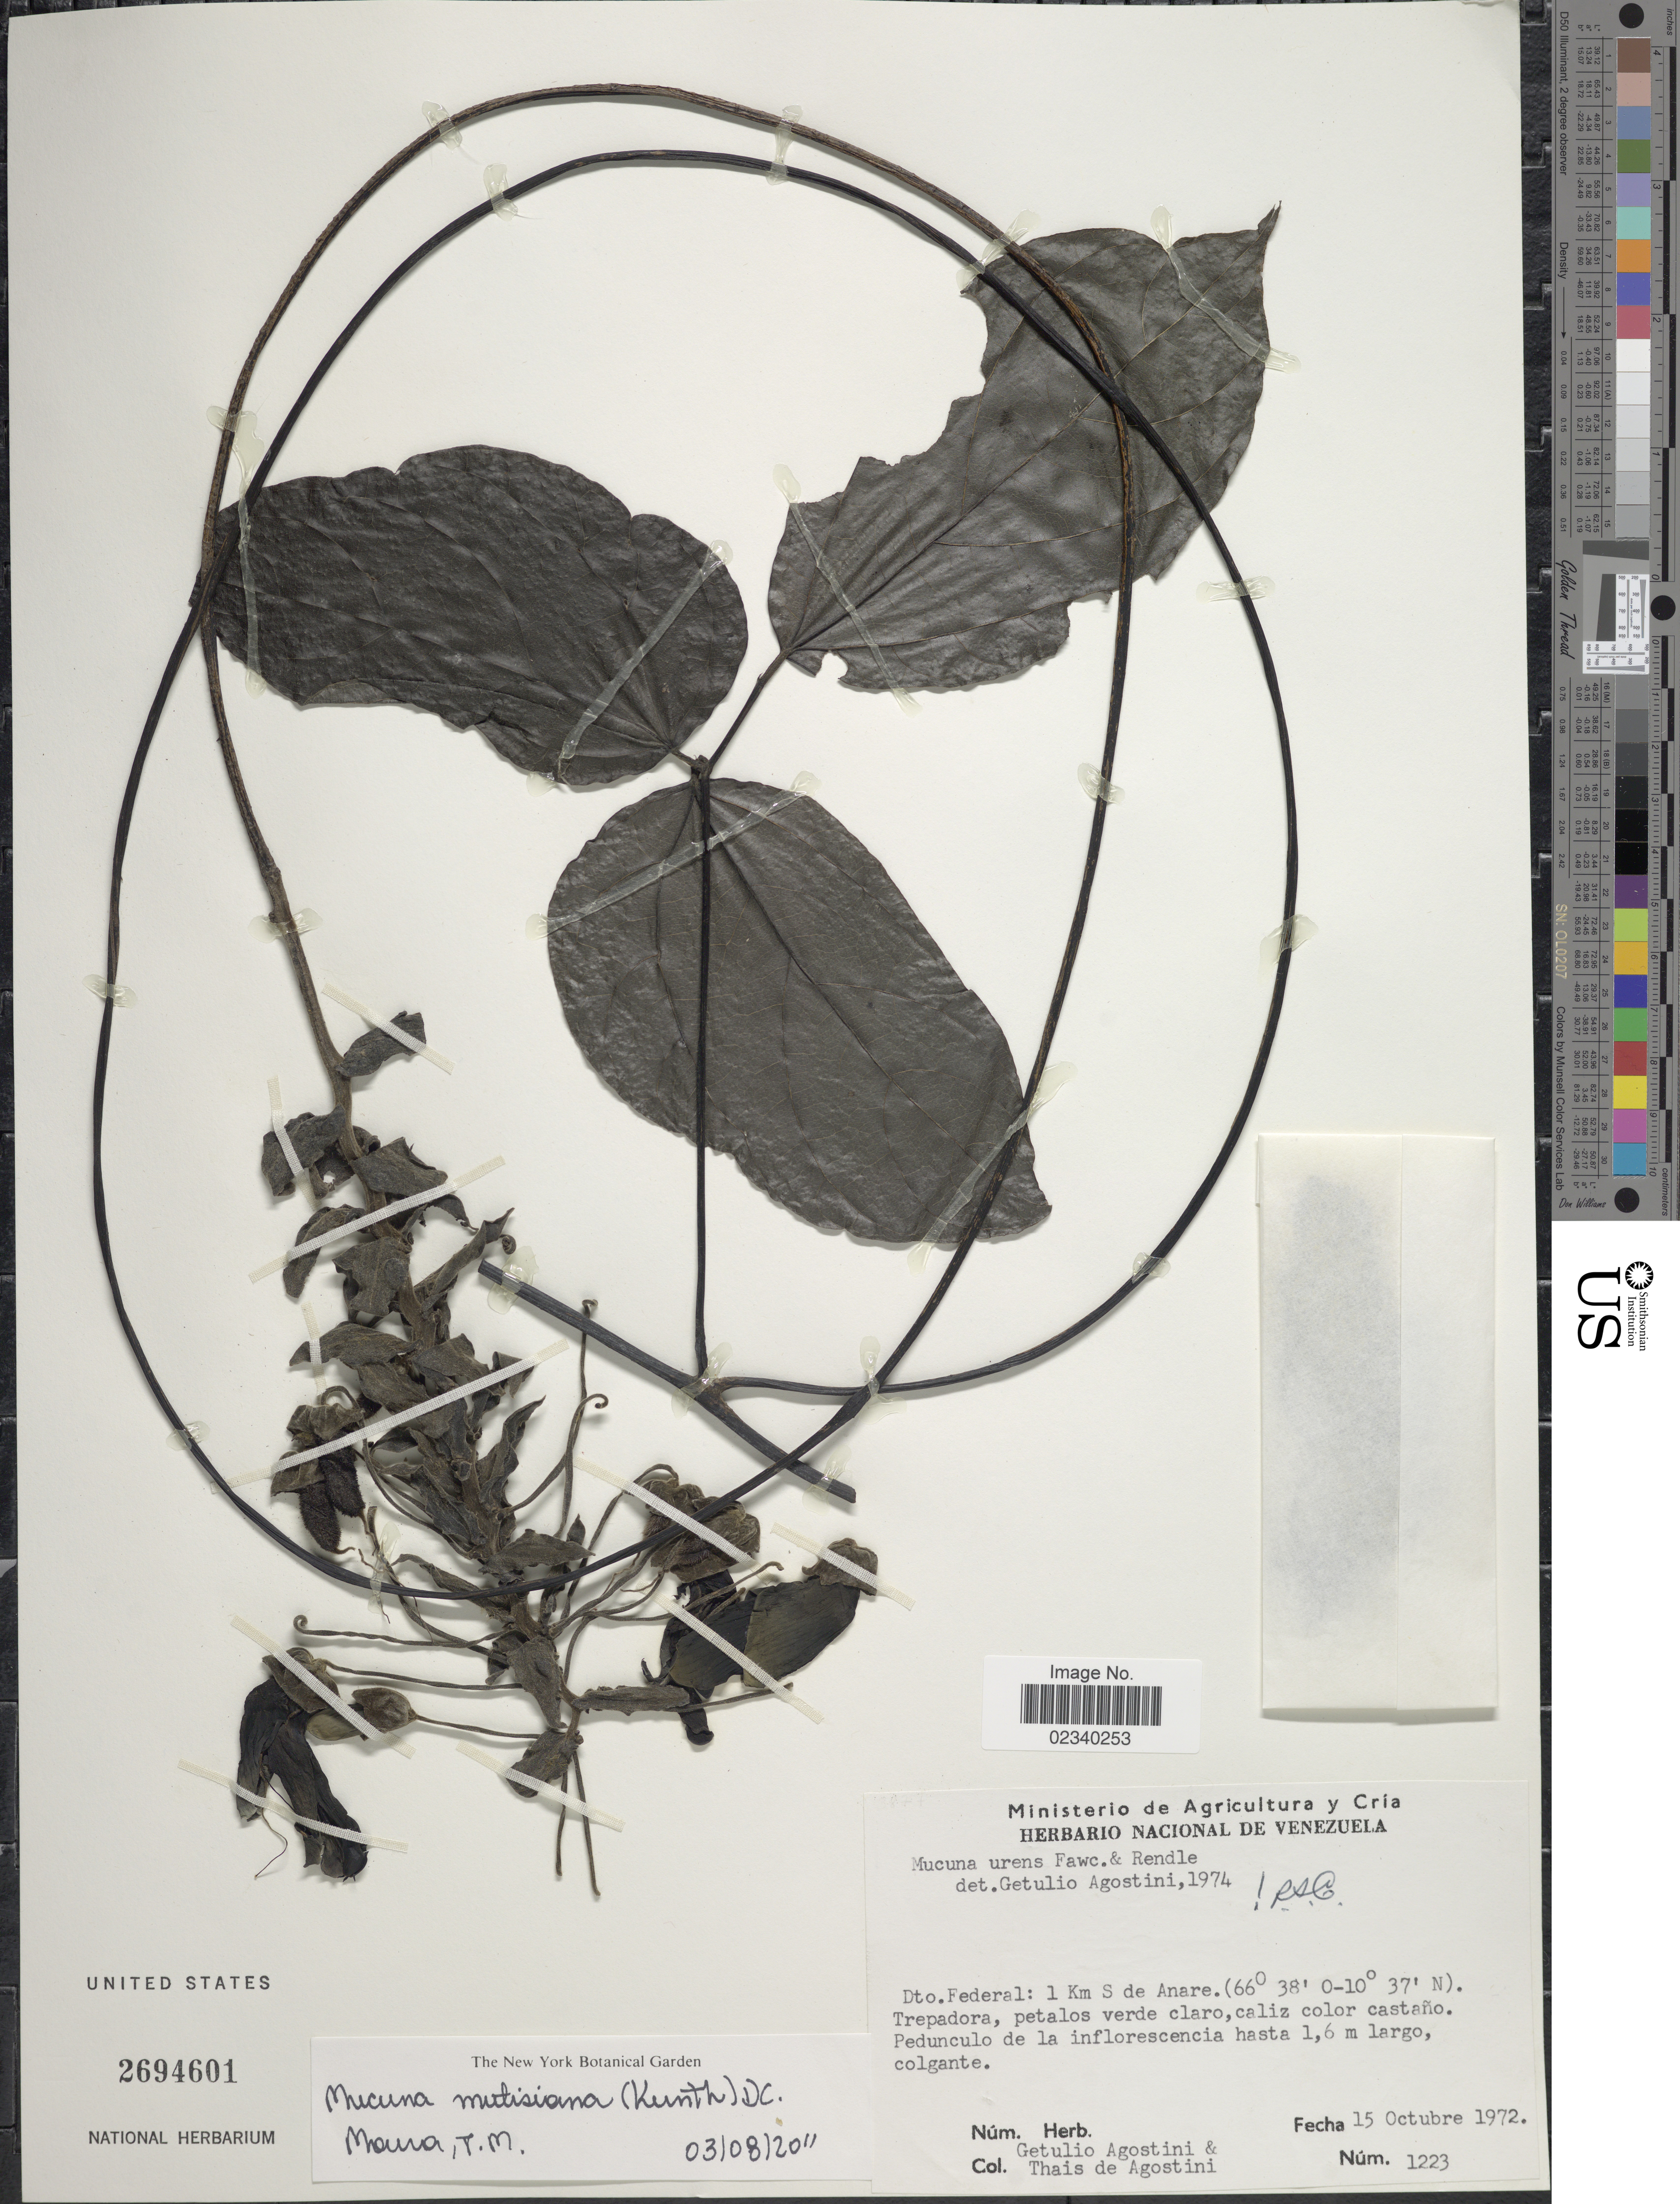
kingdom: Plantae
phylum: Tracheophyta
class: Magnoliopsida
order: Fabales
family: Fabaceae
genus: Mucuna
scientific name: Mucuna mutisiana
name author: (Kunth) DC.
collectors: G. Agostini & T. Agostini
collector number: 1223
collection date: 1972-10-15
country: Venezuela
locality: Dto. Federal: 1 Km S de Anare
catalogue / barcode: US 2694601